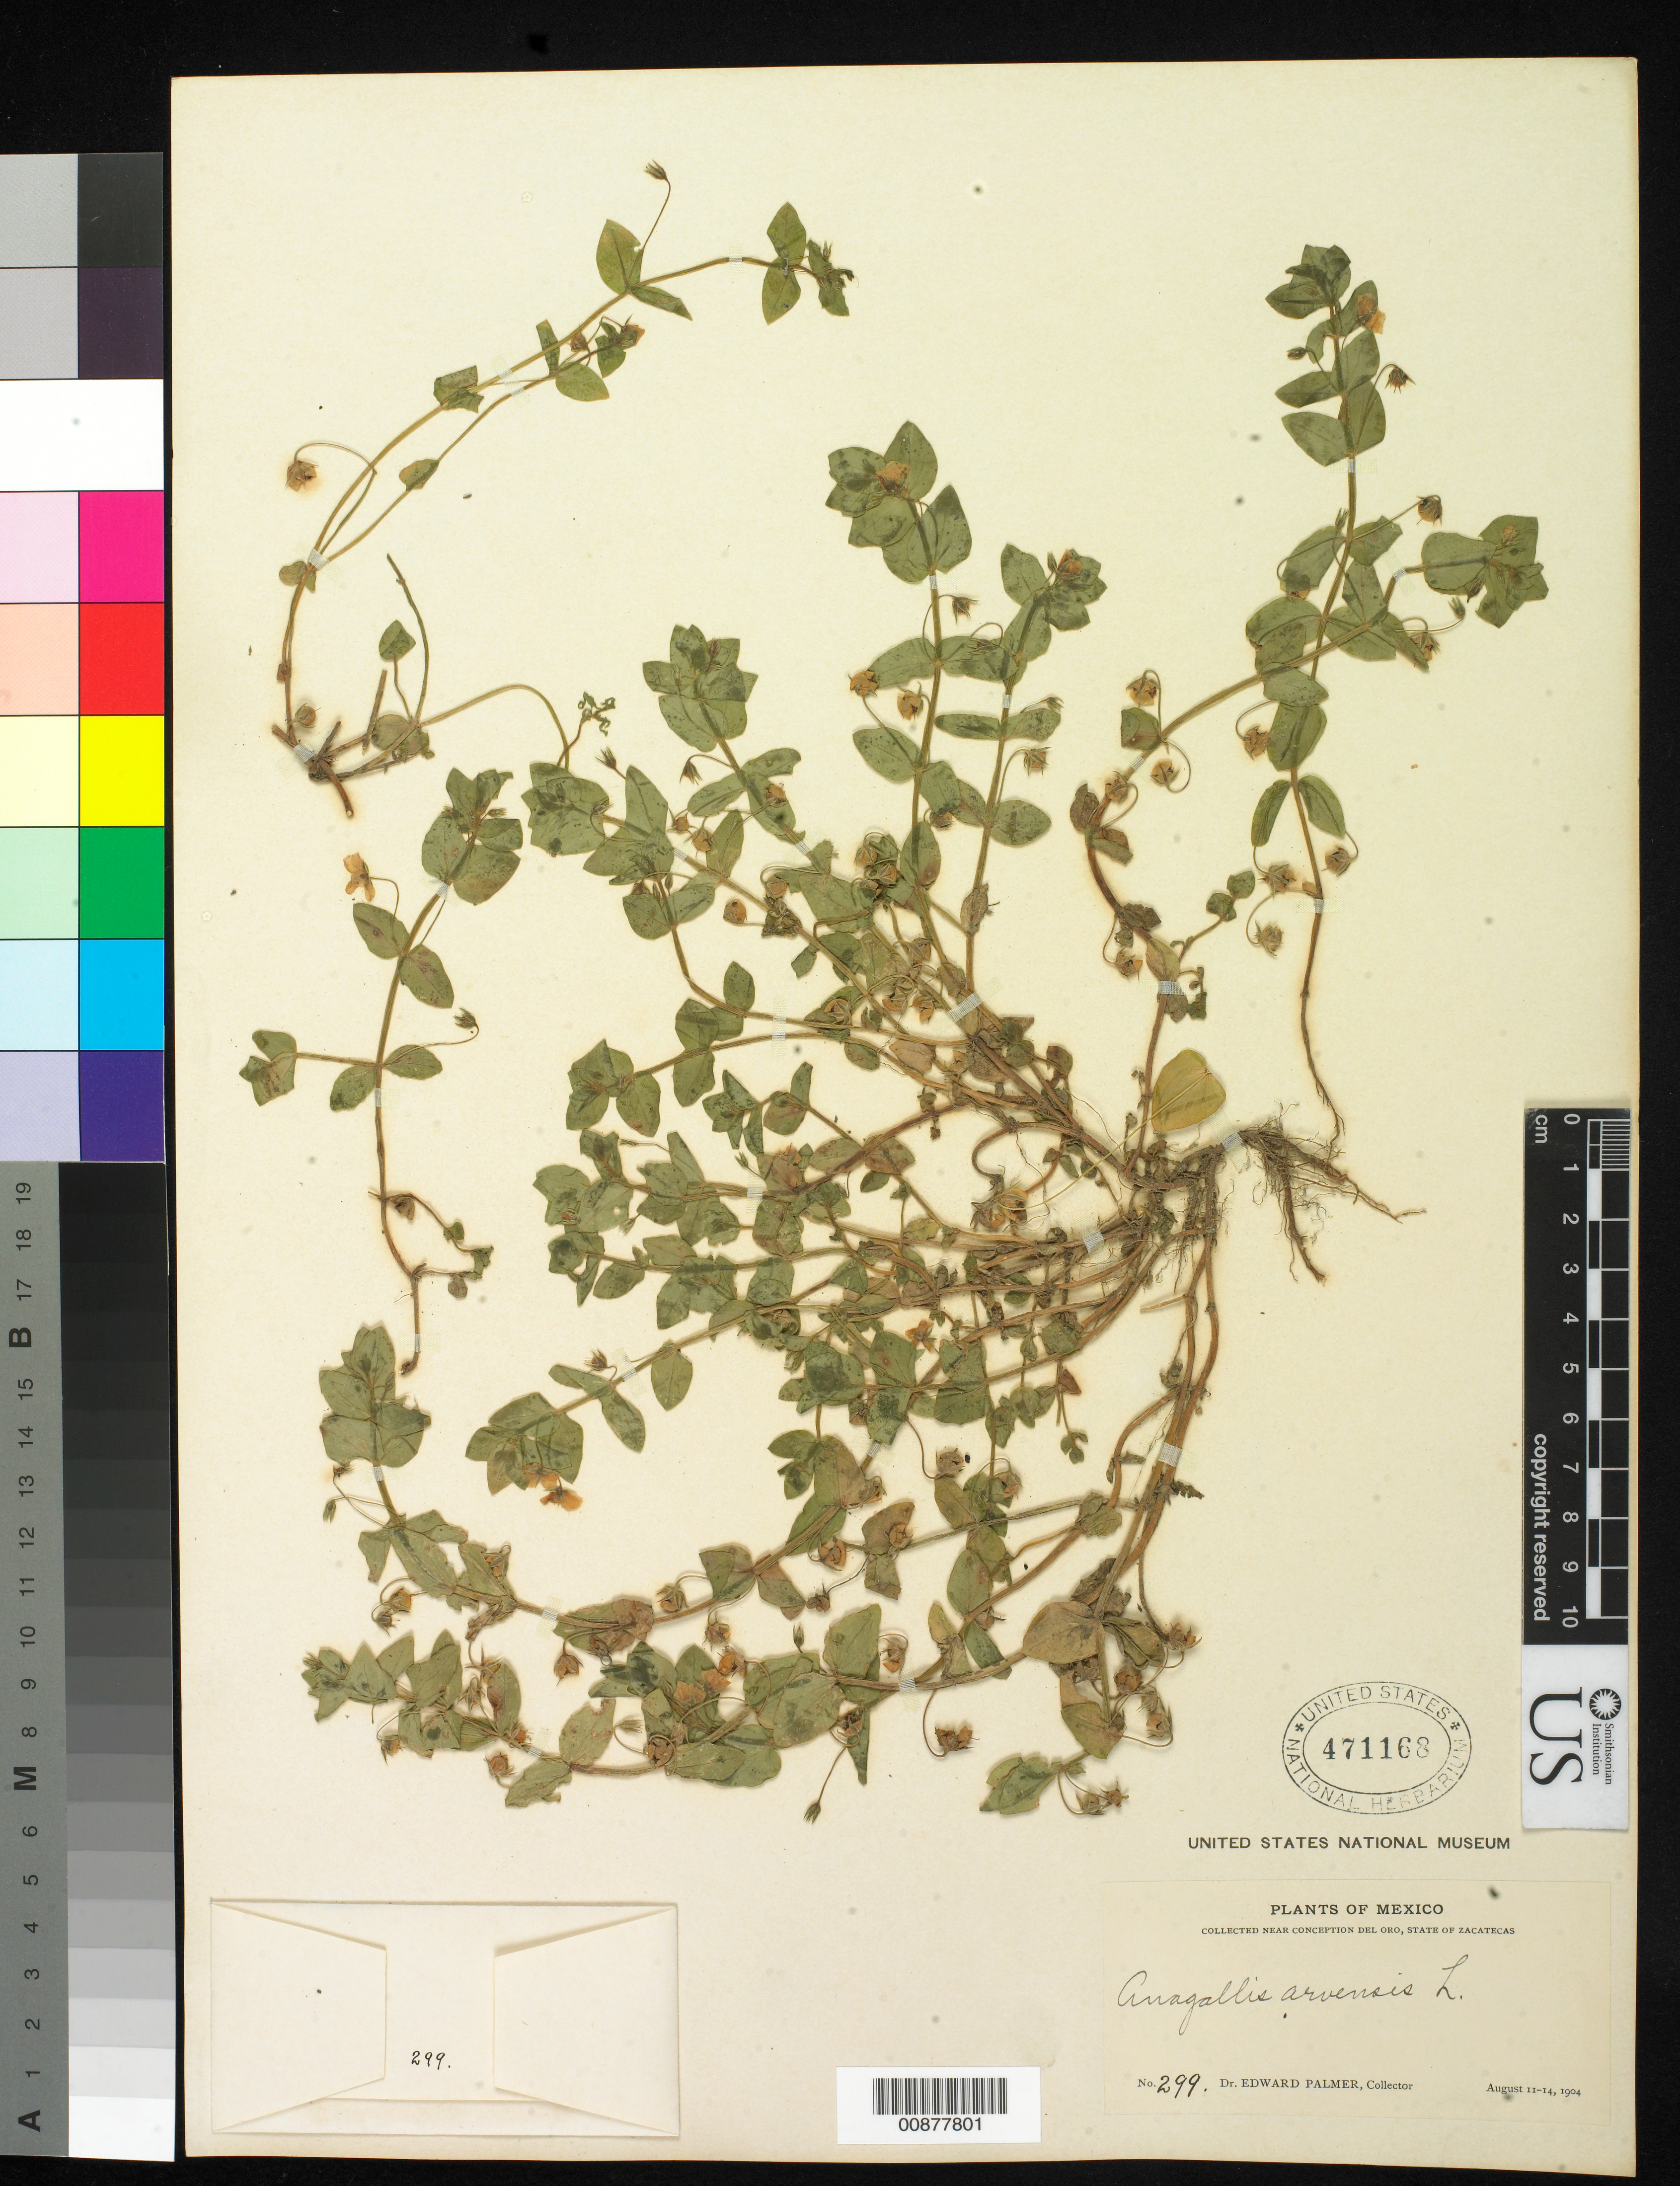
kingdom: Plantae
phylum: Tracheophyta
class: Magnoliopsida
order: Ericales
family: Primulaceae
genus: Anagallis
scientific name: Anagallis arvensis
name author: L.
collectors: E. Palmer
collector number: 299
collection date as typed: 11 Aug 1904 to 14 Aug 1904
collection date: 1904-08-11/1904-08-14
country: Mexico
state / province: Zacatecas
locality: Near Concepción del Oro, Zacatecas.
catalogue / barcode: US 471168